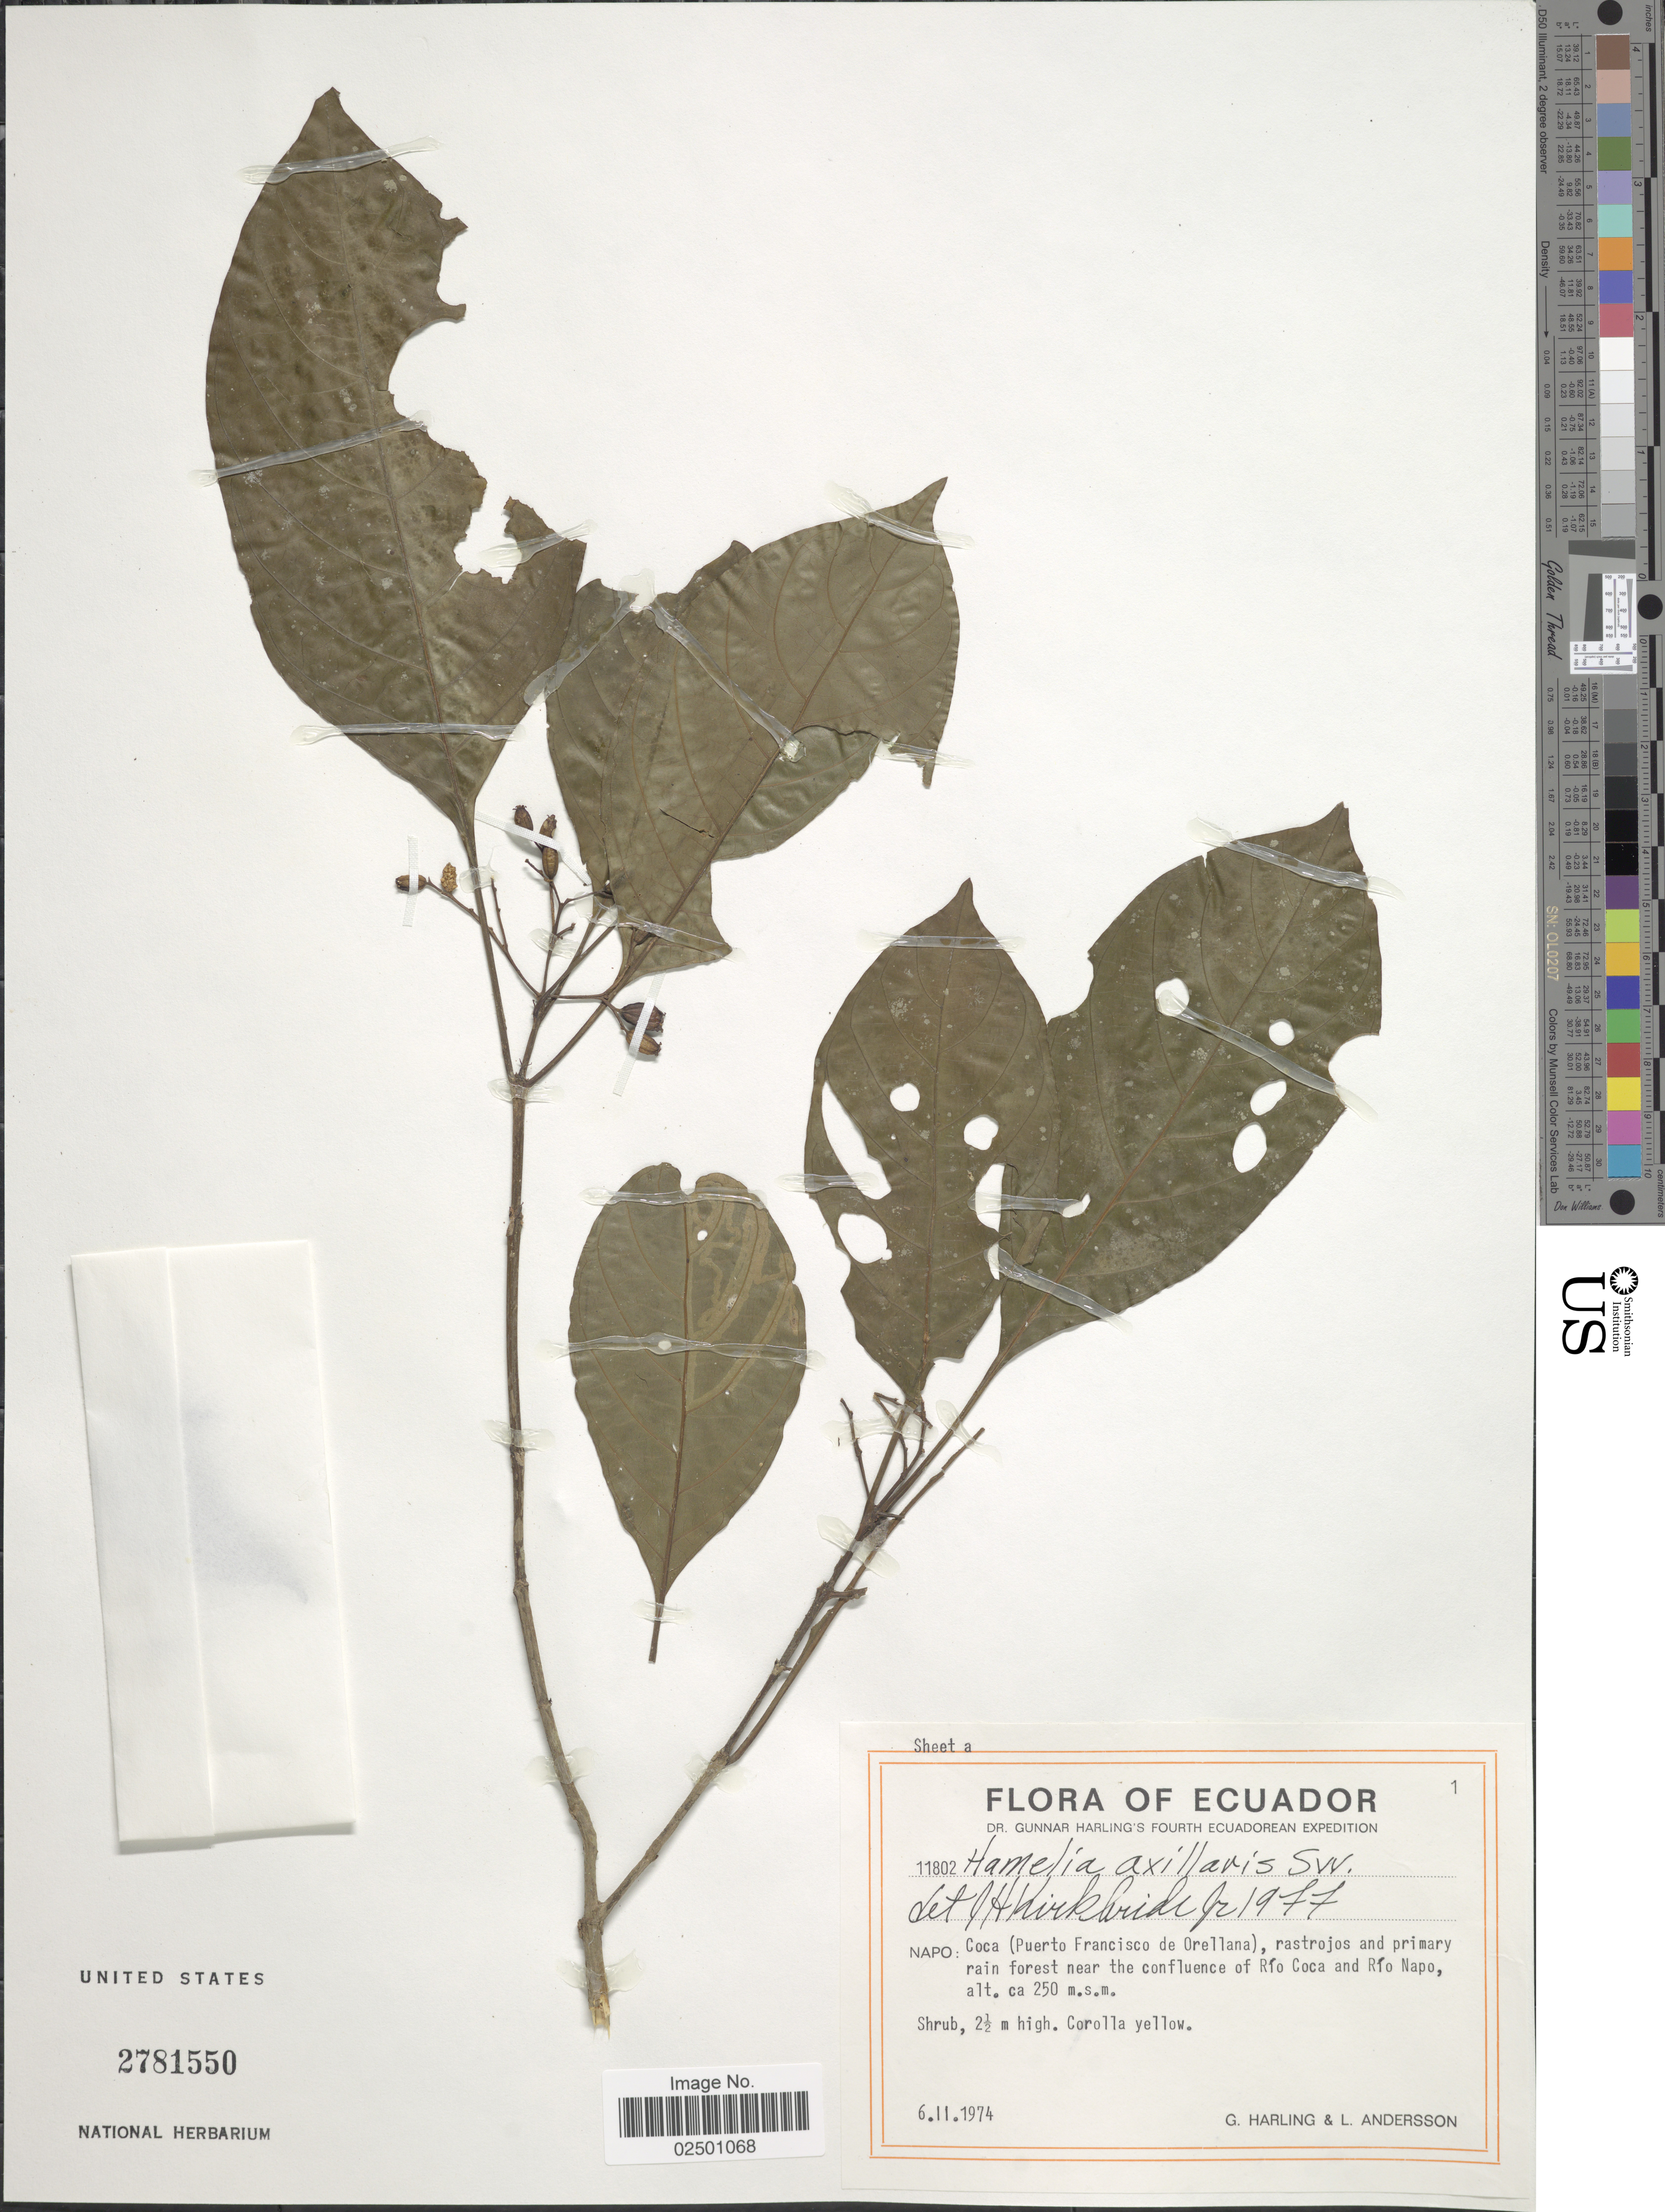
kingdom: Plantae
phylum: Tracheophyta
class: Magnoliopsida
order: Gentianales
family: Rubiaceae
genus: Hamelia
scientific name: Hamelia axillaris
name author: Sw.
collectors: G. Harling & L. Andersson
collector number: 11802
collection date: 1974-02-06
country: Ecuador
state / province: Napo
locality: Napo: Coca (Puerto Francisco de Orellana), rastrojos and primary rain forest near the confluence of Rio Coca and Rio Napo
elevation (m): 250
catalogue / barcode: US 2781550